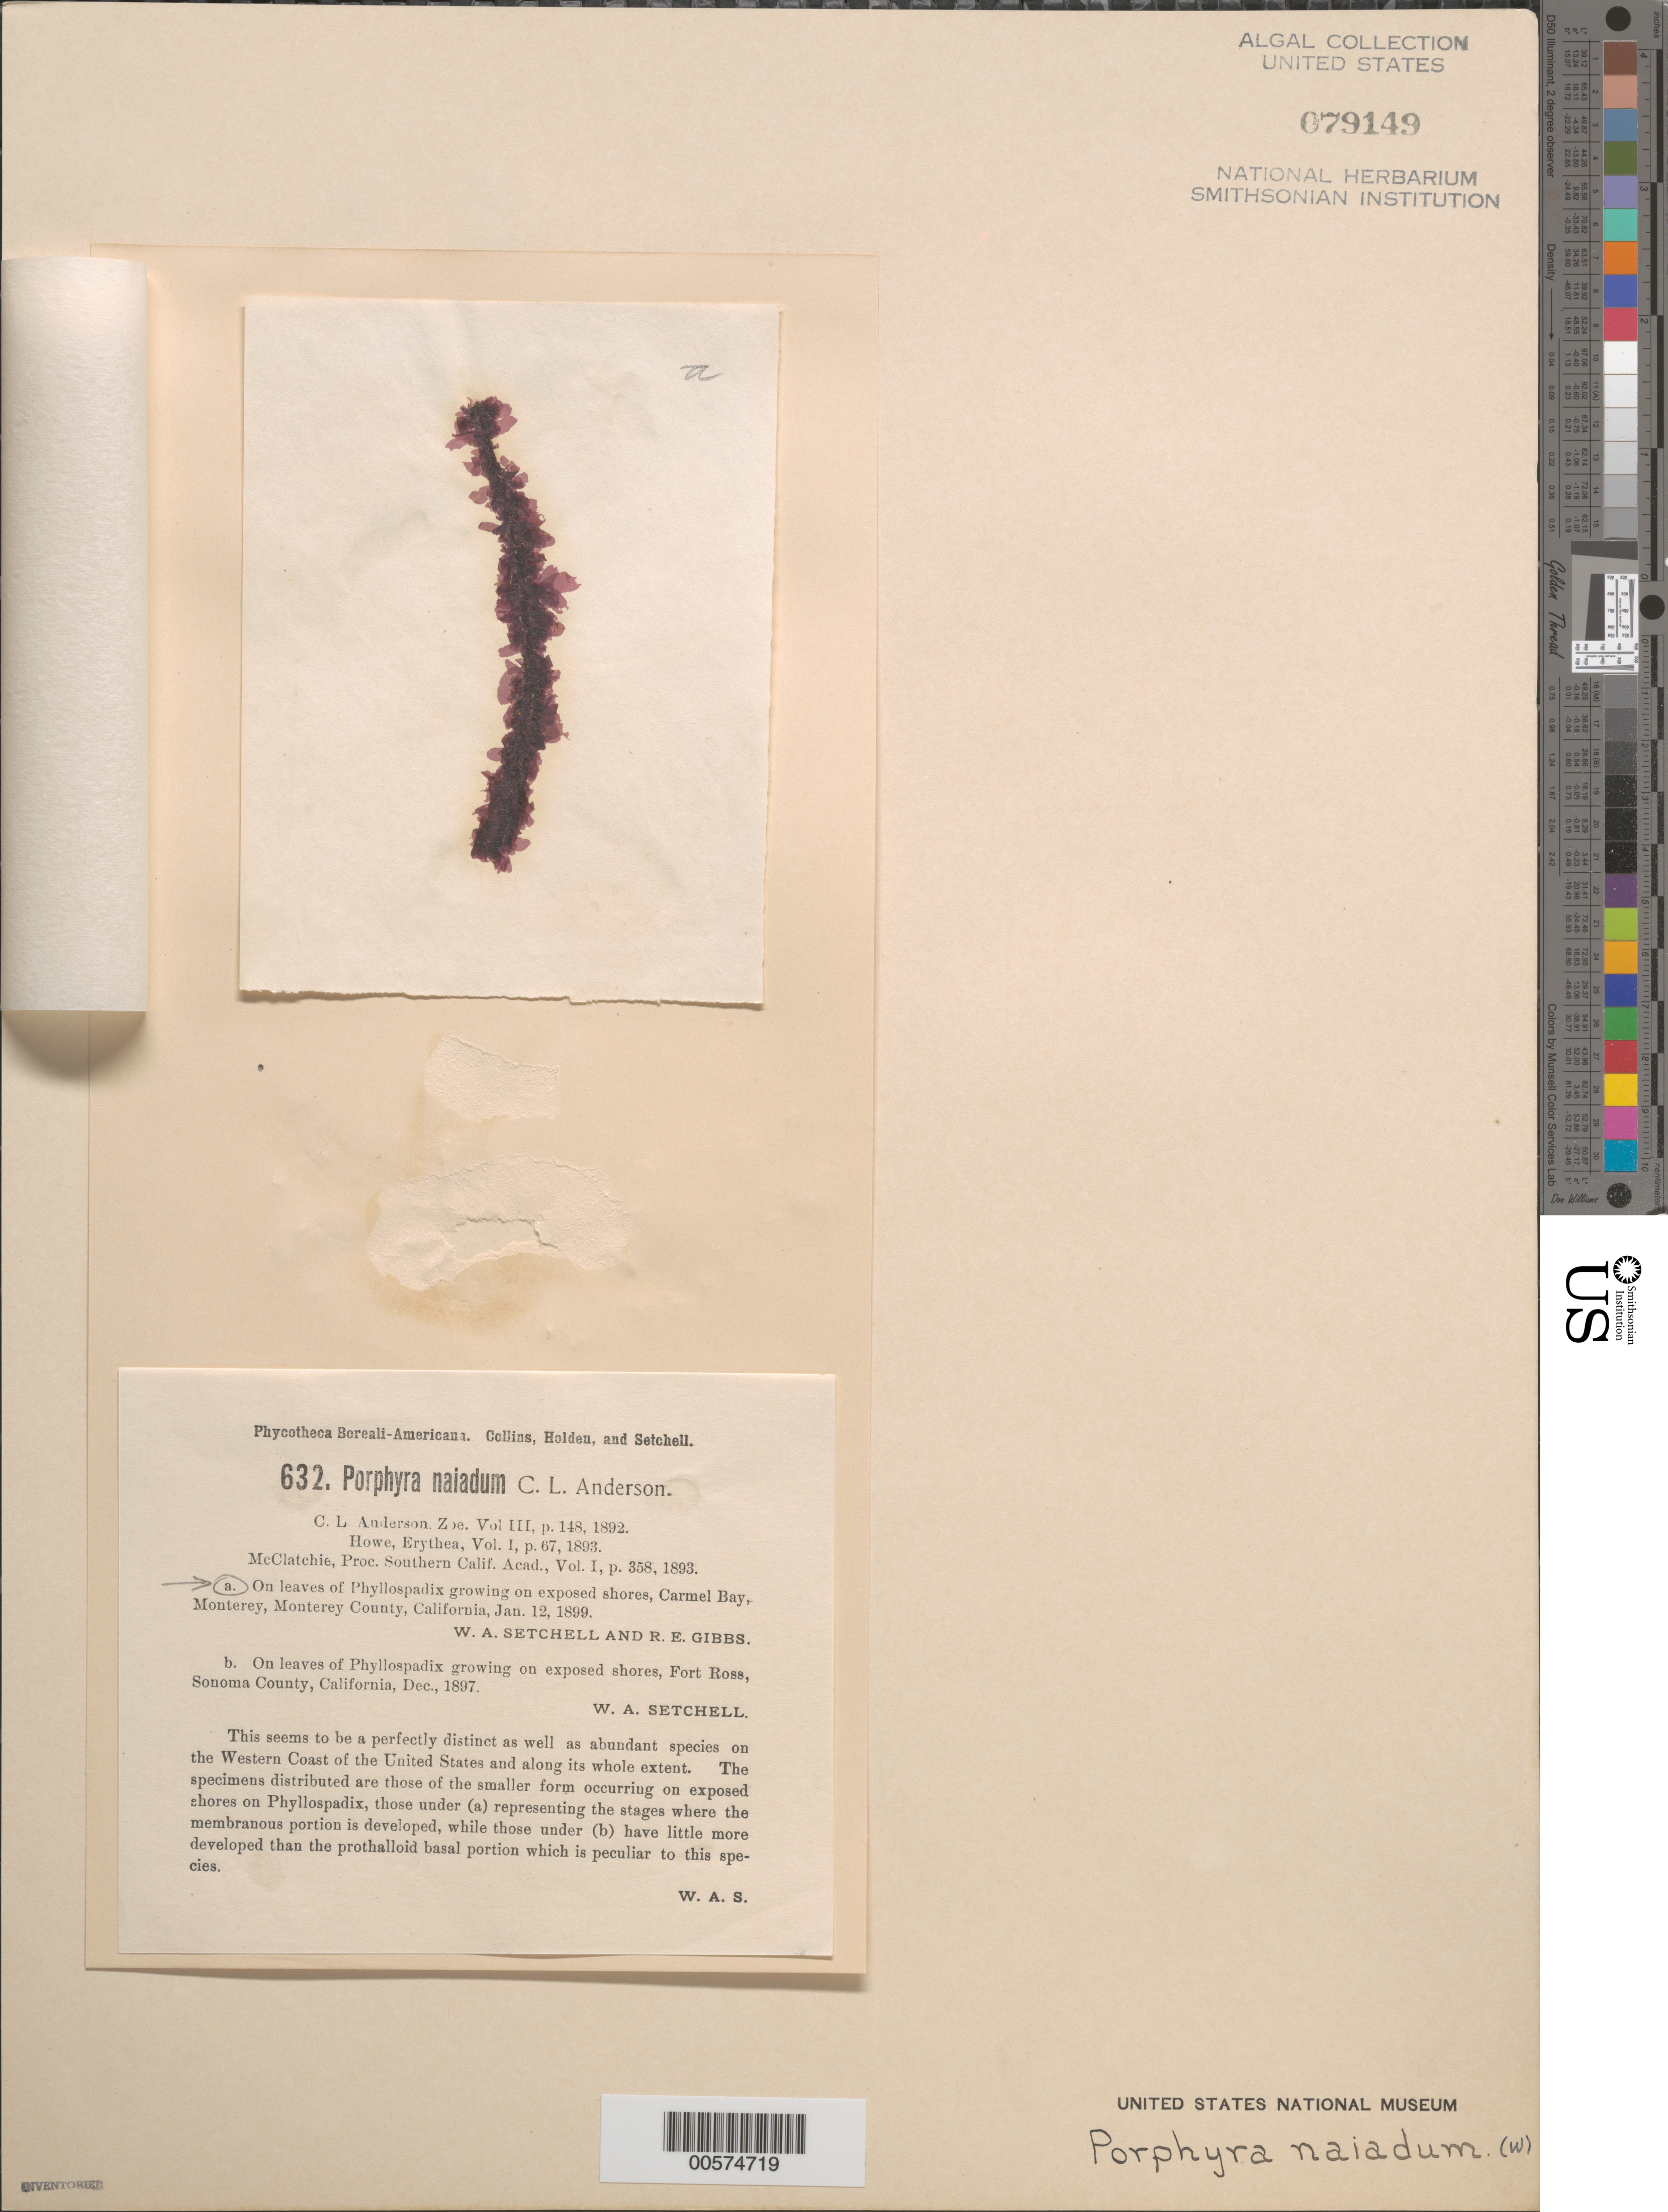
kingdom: Plantae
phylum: Rhodophyta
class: Compsopogonophyceae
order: Erythropeltidales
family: Erythrotrichiaceae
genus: Smithora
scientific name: Smithora naiadum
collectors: W. Setchell & R. Gibbs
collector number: PB-A 632a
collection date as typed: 12 Jan 1899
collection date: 1899-01-12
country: United States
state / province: California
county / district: Monterey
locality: Carmel Bay, Monterey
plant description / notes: Collins, Holden & Setchell, Phycotheca Boreali-Americana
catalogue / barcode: US 79149